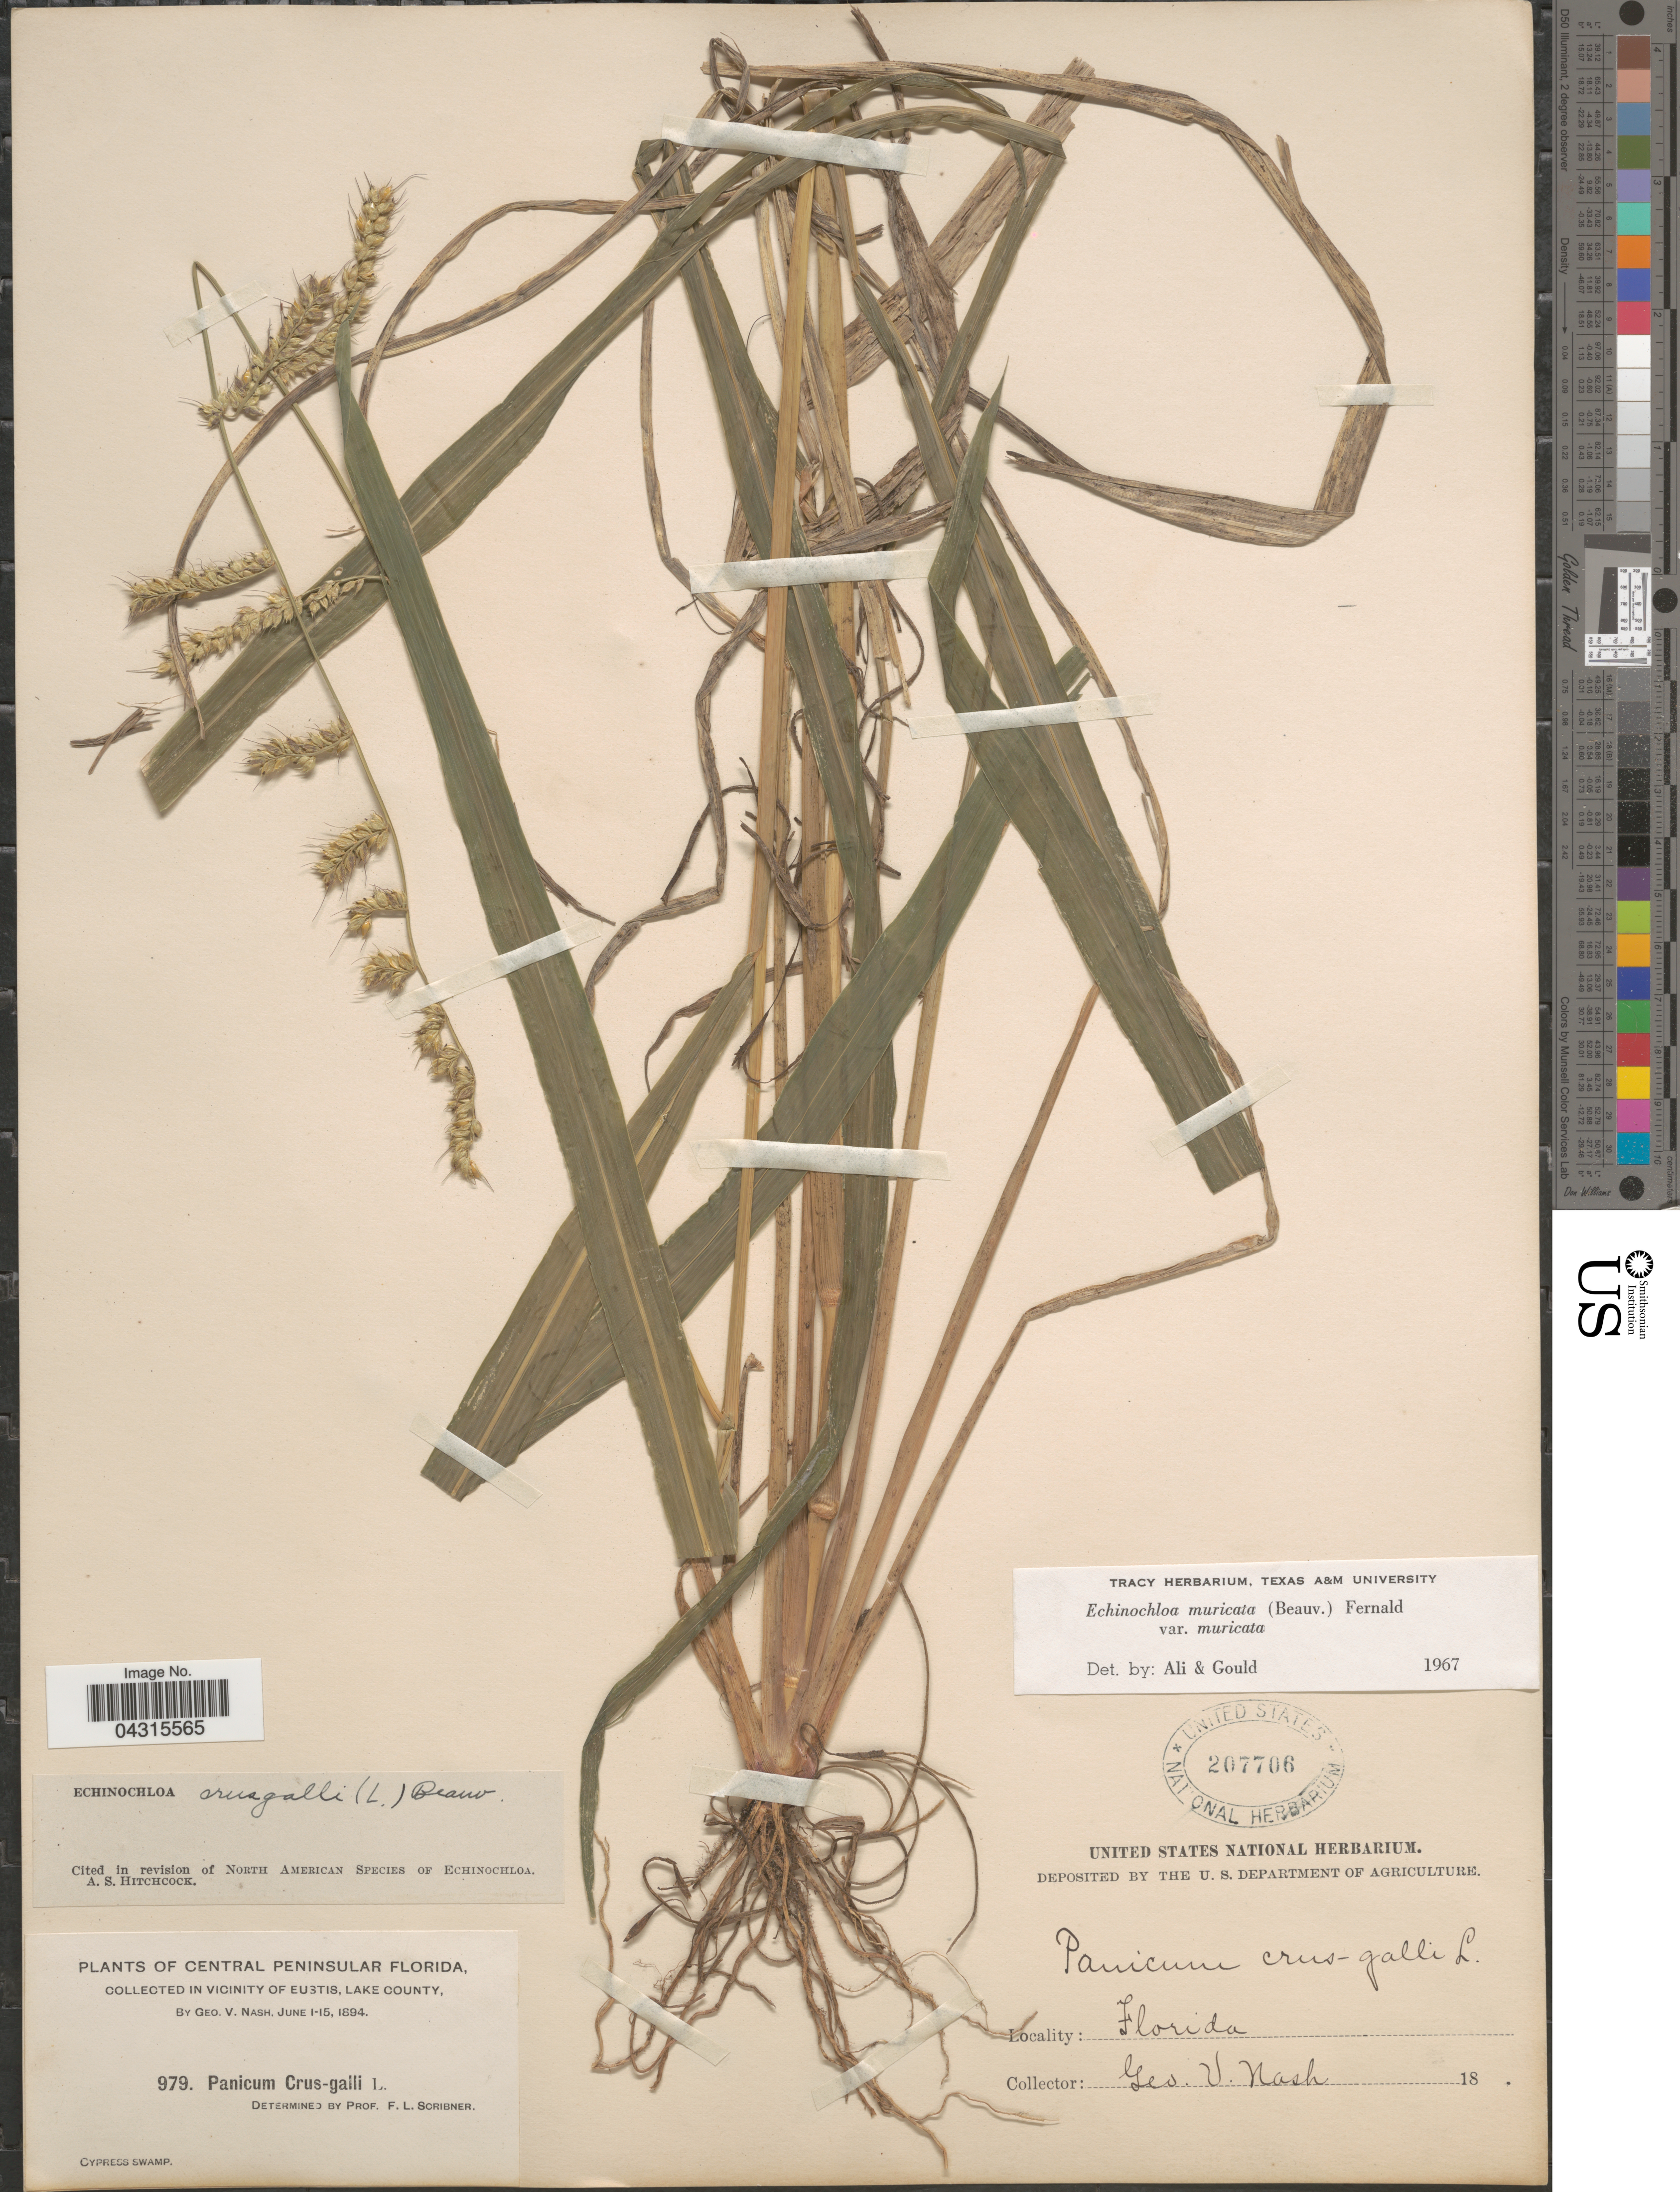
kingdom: Plantae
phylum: Tracheophyta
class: Liliopsida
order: Poales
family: Poaceae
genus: Echinochloa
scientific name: Echinochloa muricata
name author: (P. Beauv.) Fernald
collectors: G. V. Nash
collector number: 979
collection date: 1894-06-01/1894-06-15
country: United States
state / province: Florida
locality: Central Peninsular Florida. In Vicinity of Eustis, Lake County.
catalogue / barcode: US 207706